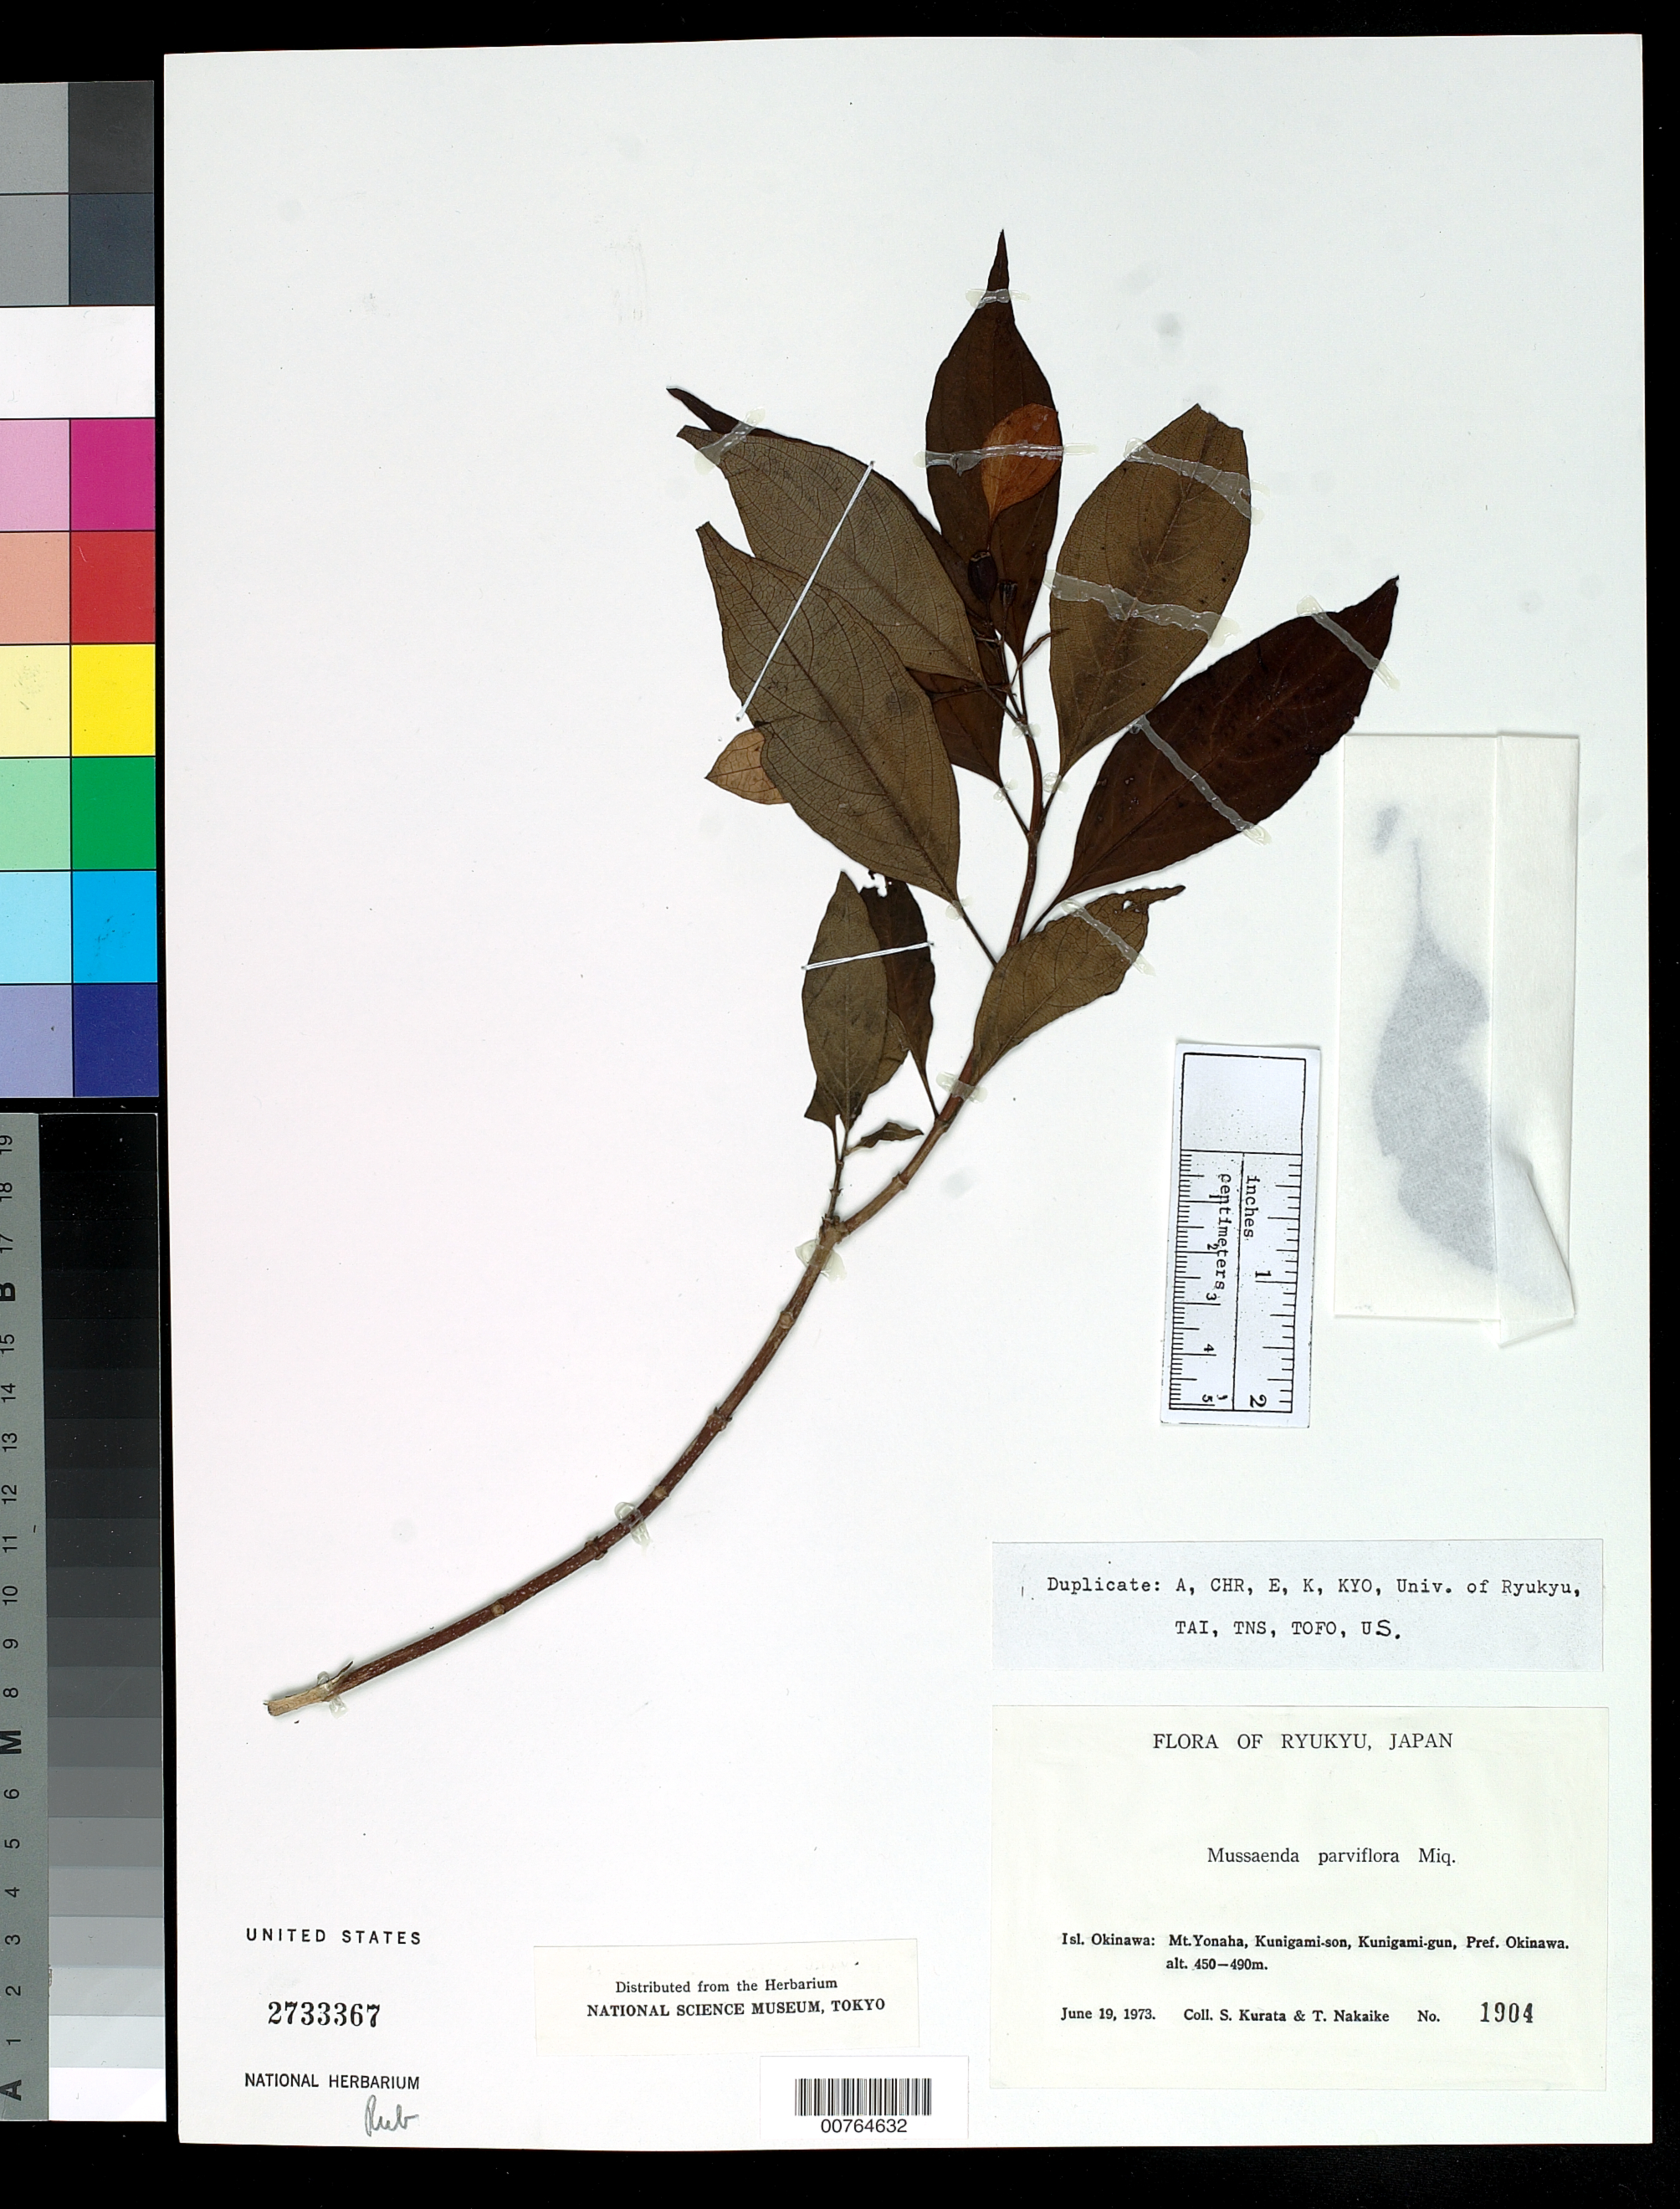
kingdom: Plantae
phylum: Tracheophyta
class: Magnoliopsida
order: Gentianales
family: Rubiaceae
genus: Mussaenda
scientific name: Mussaenda parviflora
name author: Miq.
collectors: Sa. Kurata & T. Nakaike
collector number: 1904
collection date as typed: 19 Jun 1973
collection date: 1973-06-19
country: Japan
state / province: Okinawa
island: Okinawa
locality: Mt. Yonaha, Kunigami-son, Kunigami-gun.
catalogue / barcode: US 2733367